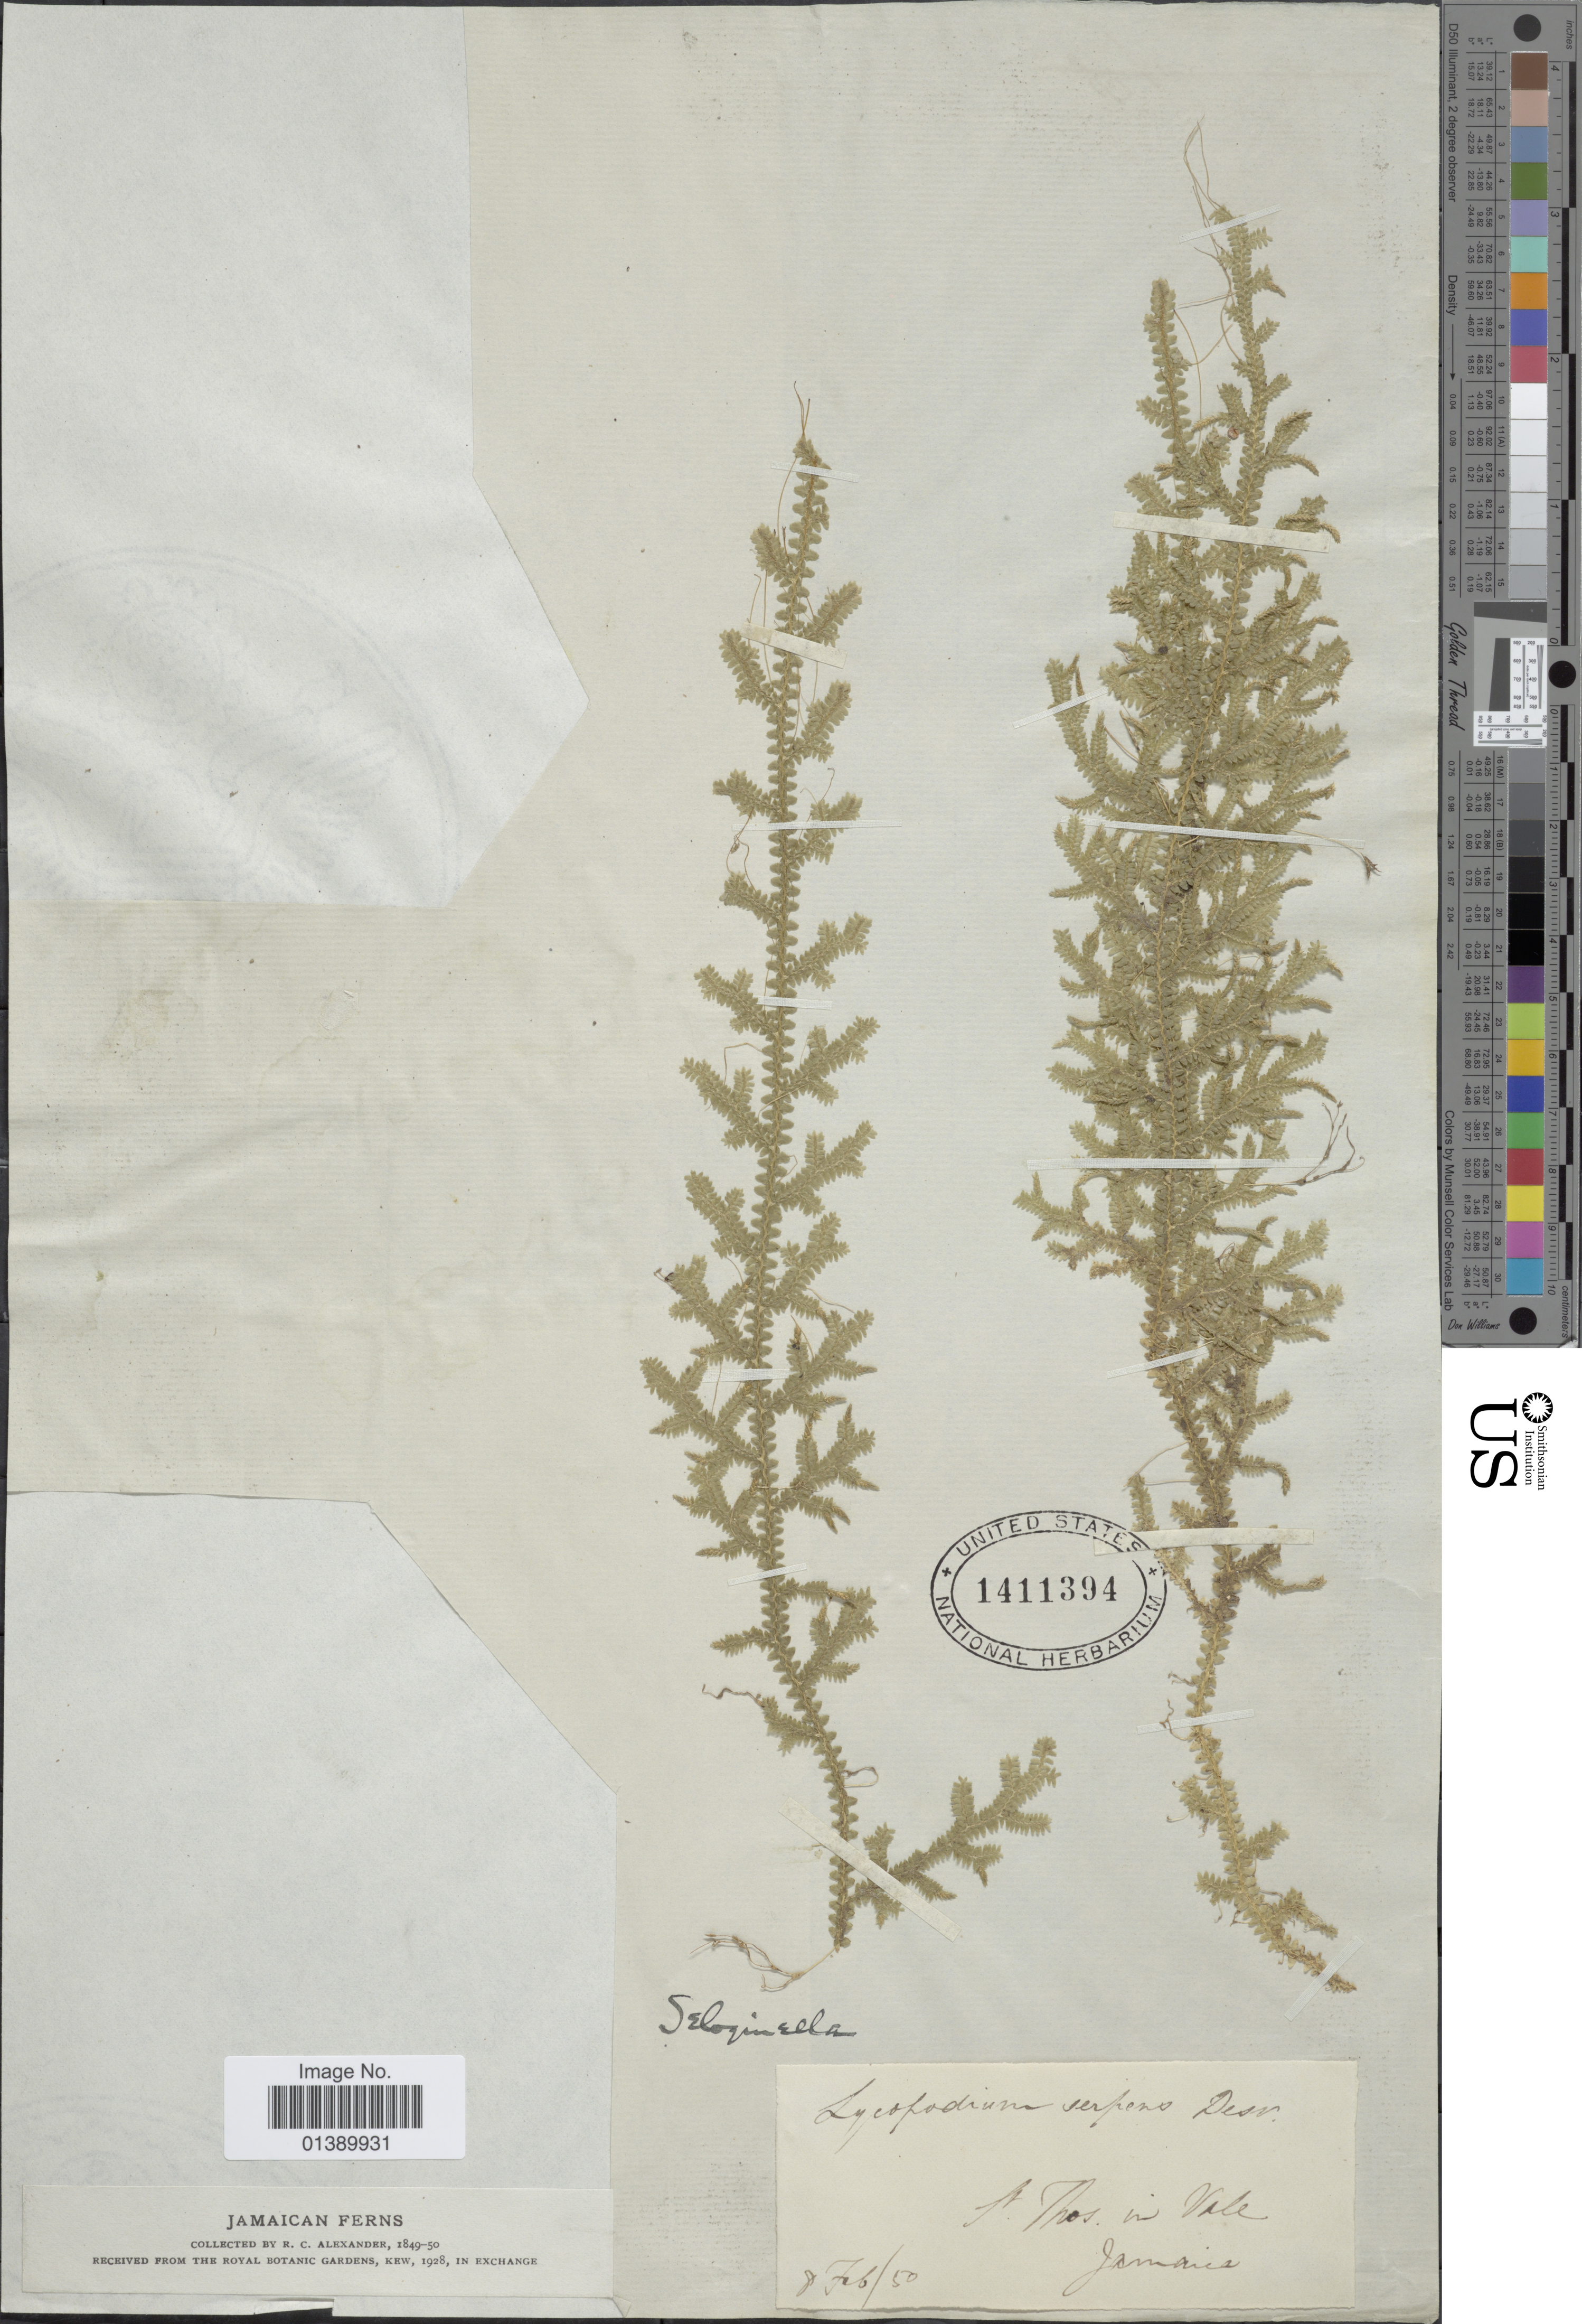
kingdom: Plantae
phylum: Tracheophyta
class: Lycopodiopsida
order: Selaginellales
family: Selaginellaceae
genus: Selaginella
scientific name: Selaginella serpens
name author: (Desv. ex Poir.) Spring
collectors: R. C. Alexander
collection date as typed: Transcribed d/m/y: 8/2/50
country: Jamaica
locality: St Thos in Vale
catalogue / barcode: US 1411394